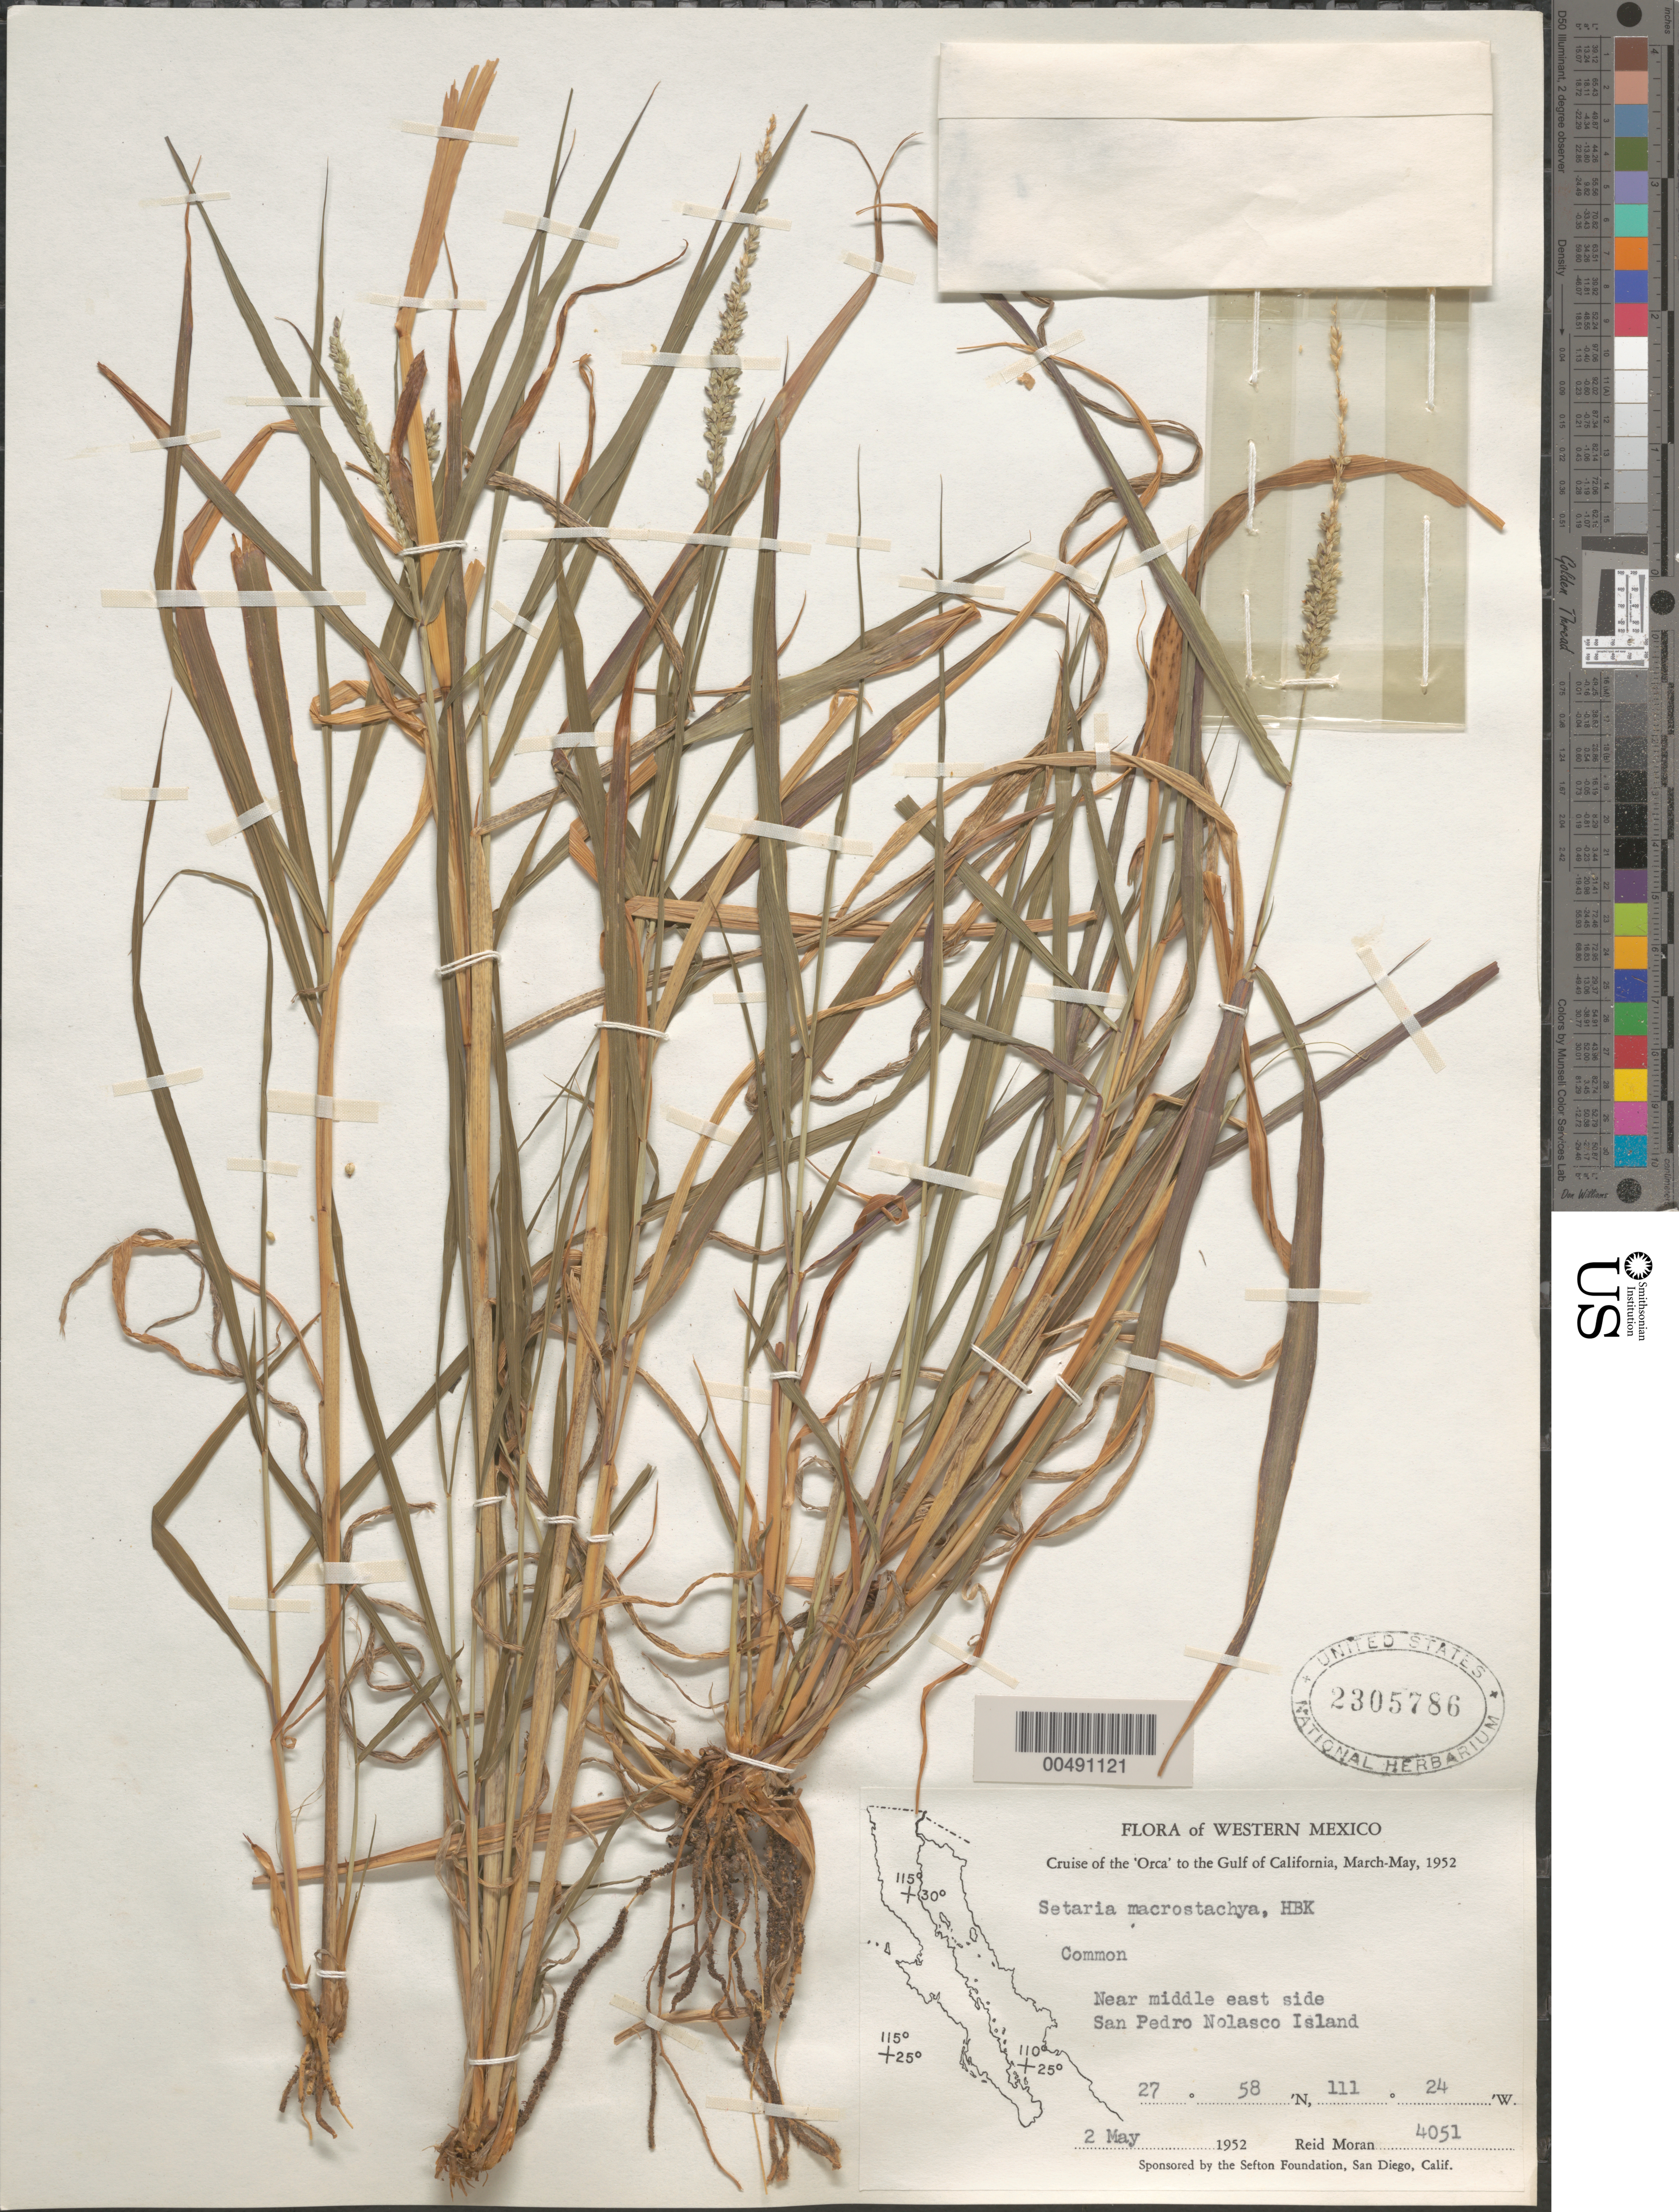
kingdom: Plantae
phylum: Tracheophyta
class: Liliopsida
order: Poales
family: Poaceae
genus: Setaria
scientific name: Setaria macrostachya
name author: Kunth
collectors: R. V. Moran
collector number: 4051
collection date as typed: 2 May 1952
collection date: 1952-05-02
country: Mexico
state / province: Sonora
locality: Near middle E side, San Pedro Nolasco Island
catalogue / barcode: US 2305786